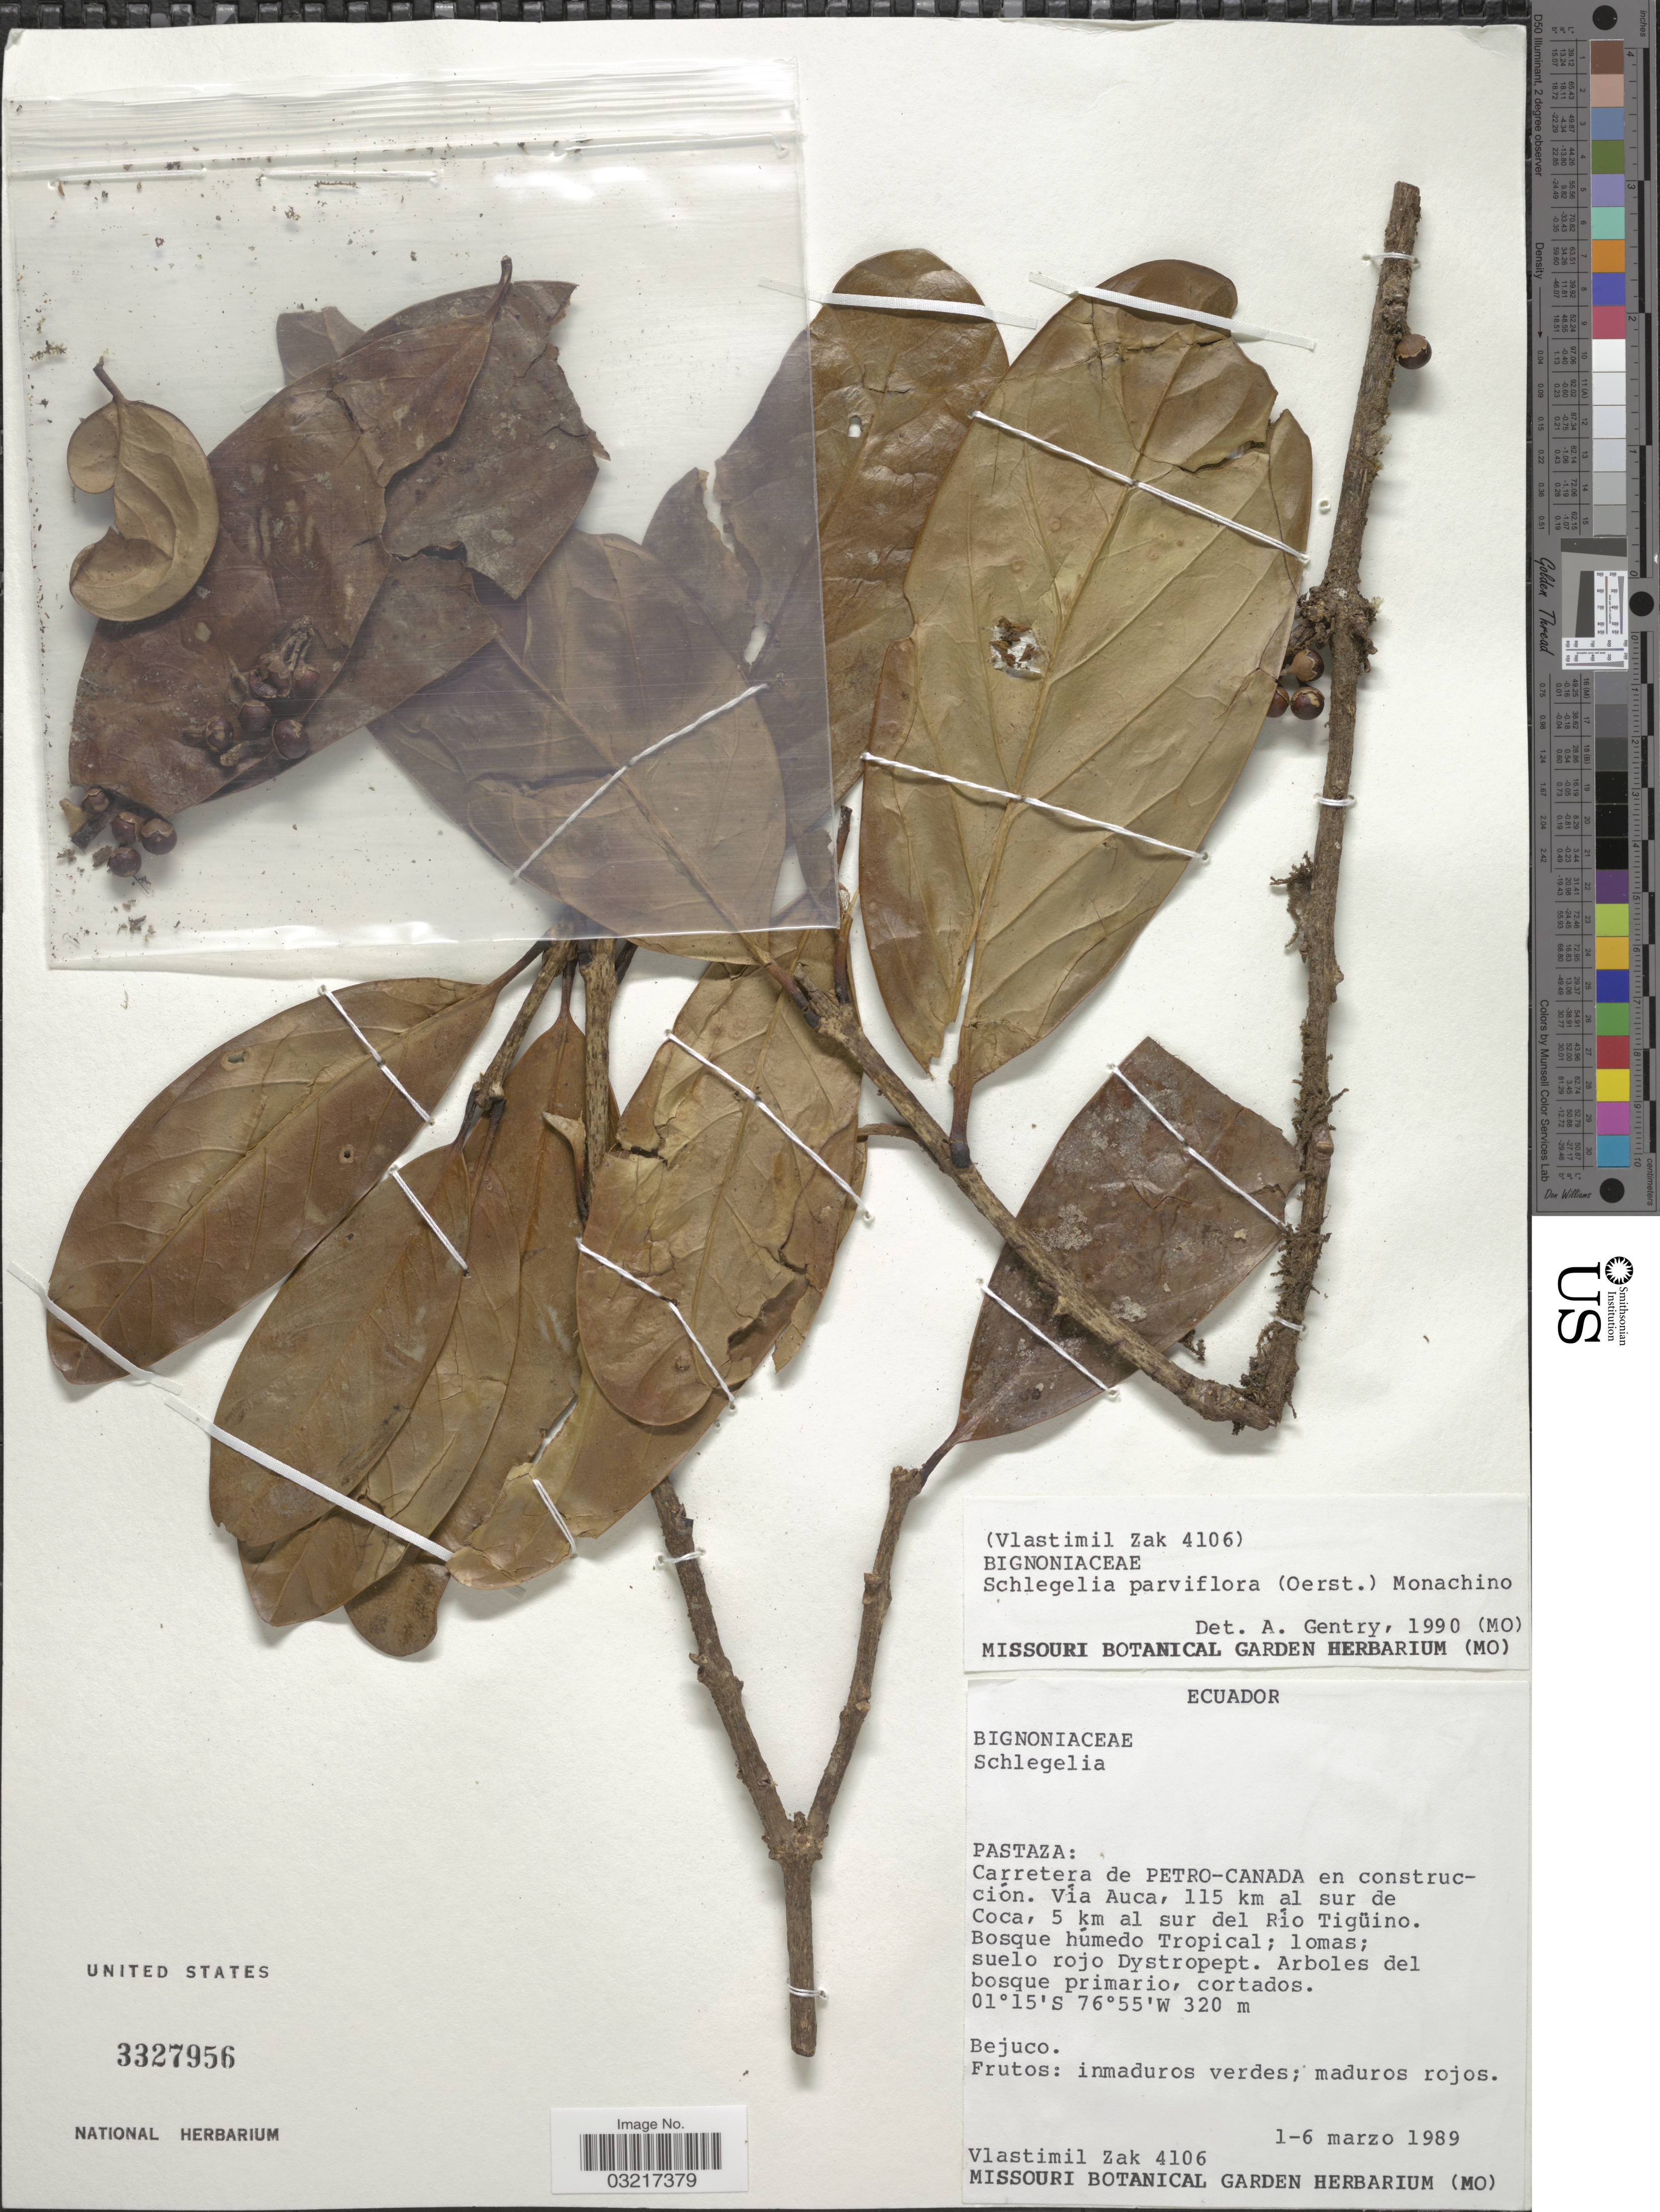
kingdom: Plantae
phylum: Tracheophyta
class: Magnoliopsida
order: Lamiales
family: Schlegeliaceae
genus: Schlegelia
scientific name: Schlegelia parviflora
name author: (Oerst.) Monach.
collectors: V. Zak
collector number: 4106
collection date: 1989-03-01/1989-03-06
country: Ecuador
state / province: Pastaza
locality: Carretera de Petro-Canada en construcción. Vía Auca, 115 km al sur de Coca, 5 km al sur del Río Tigüino.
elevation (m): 320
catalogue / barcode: US 3327956